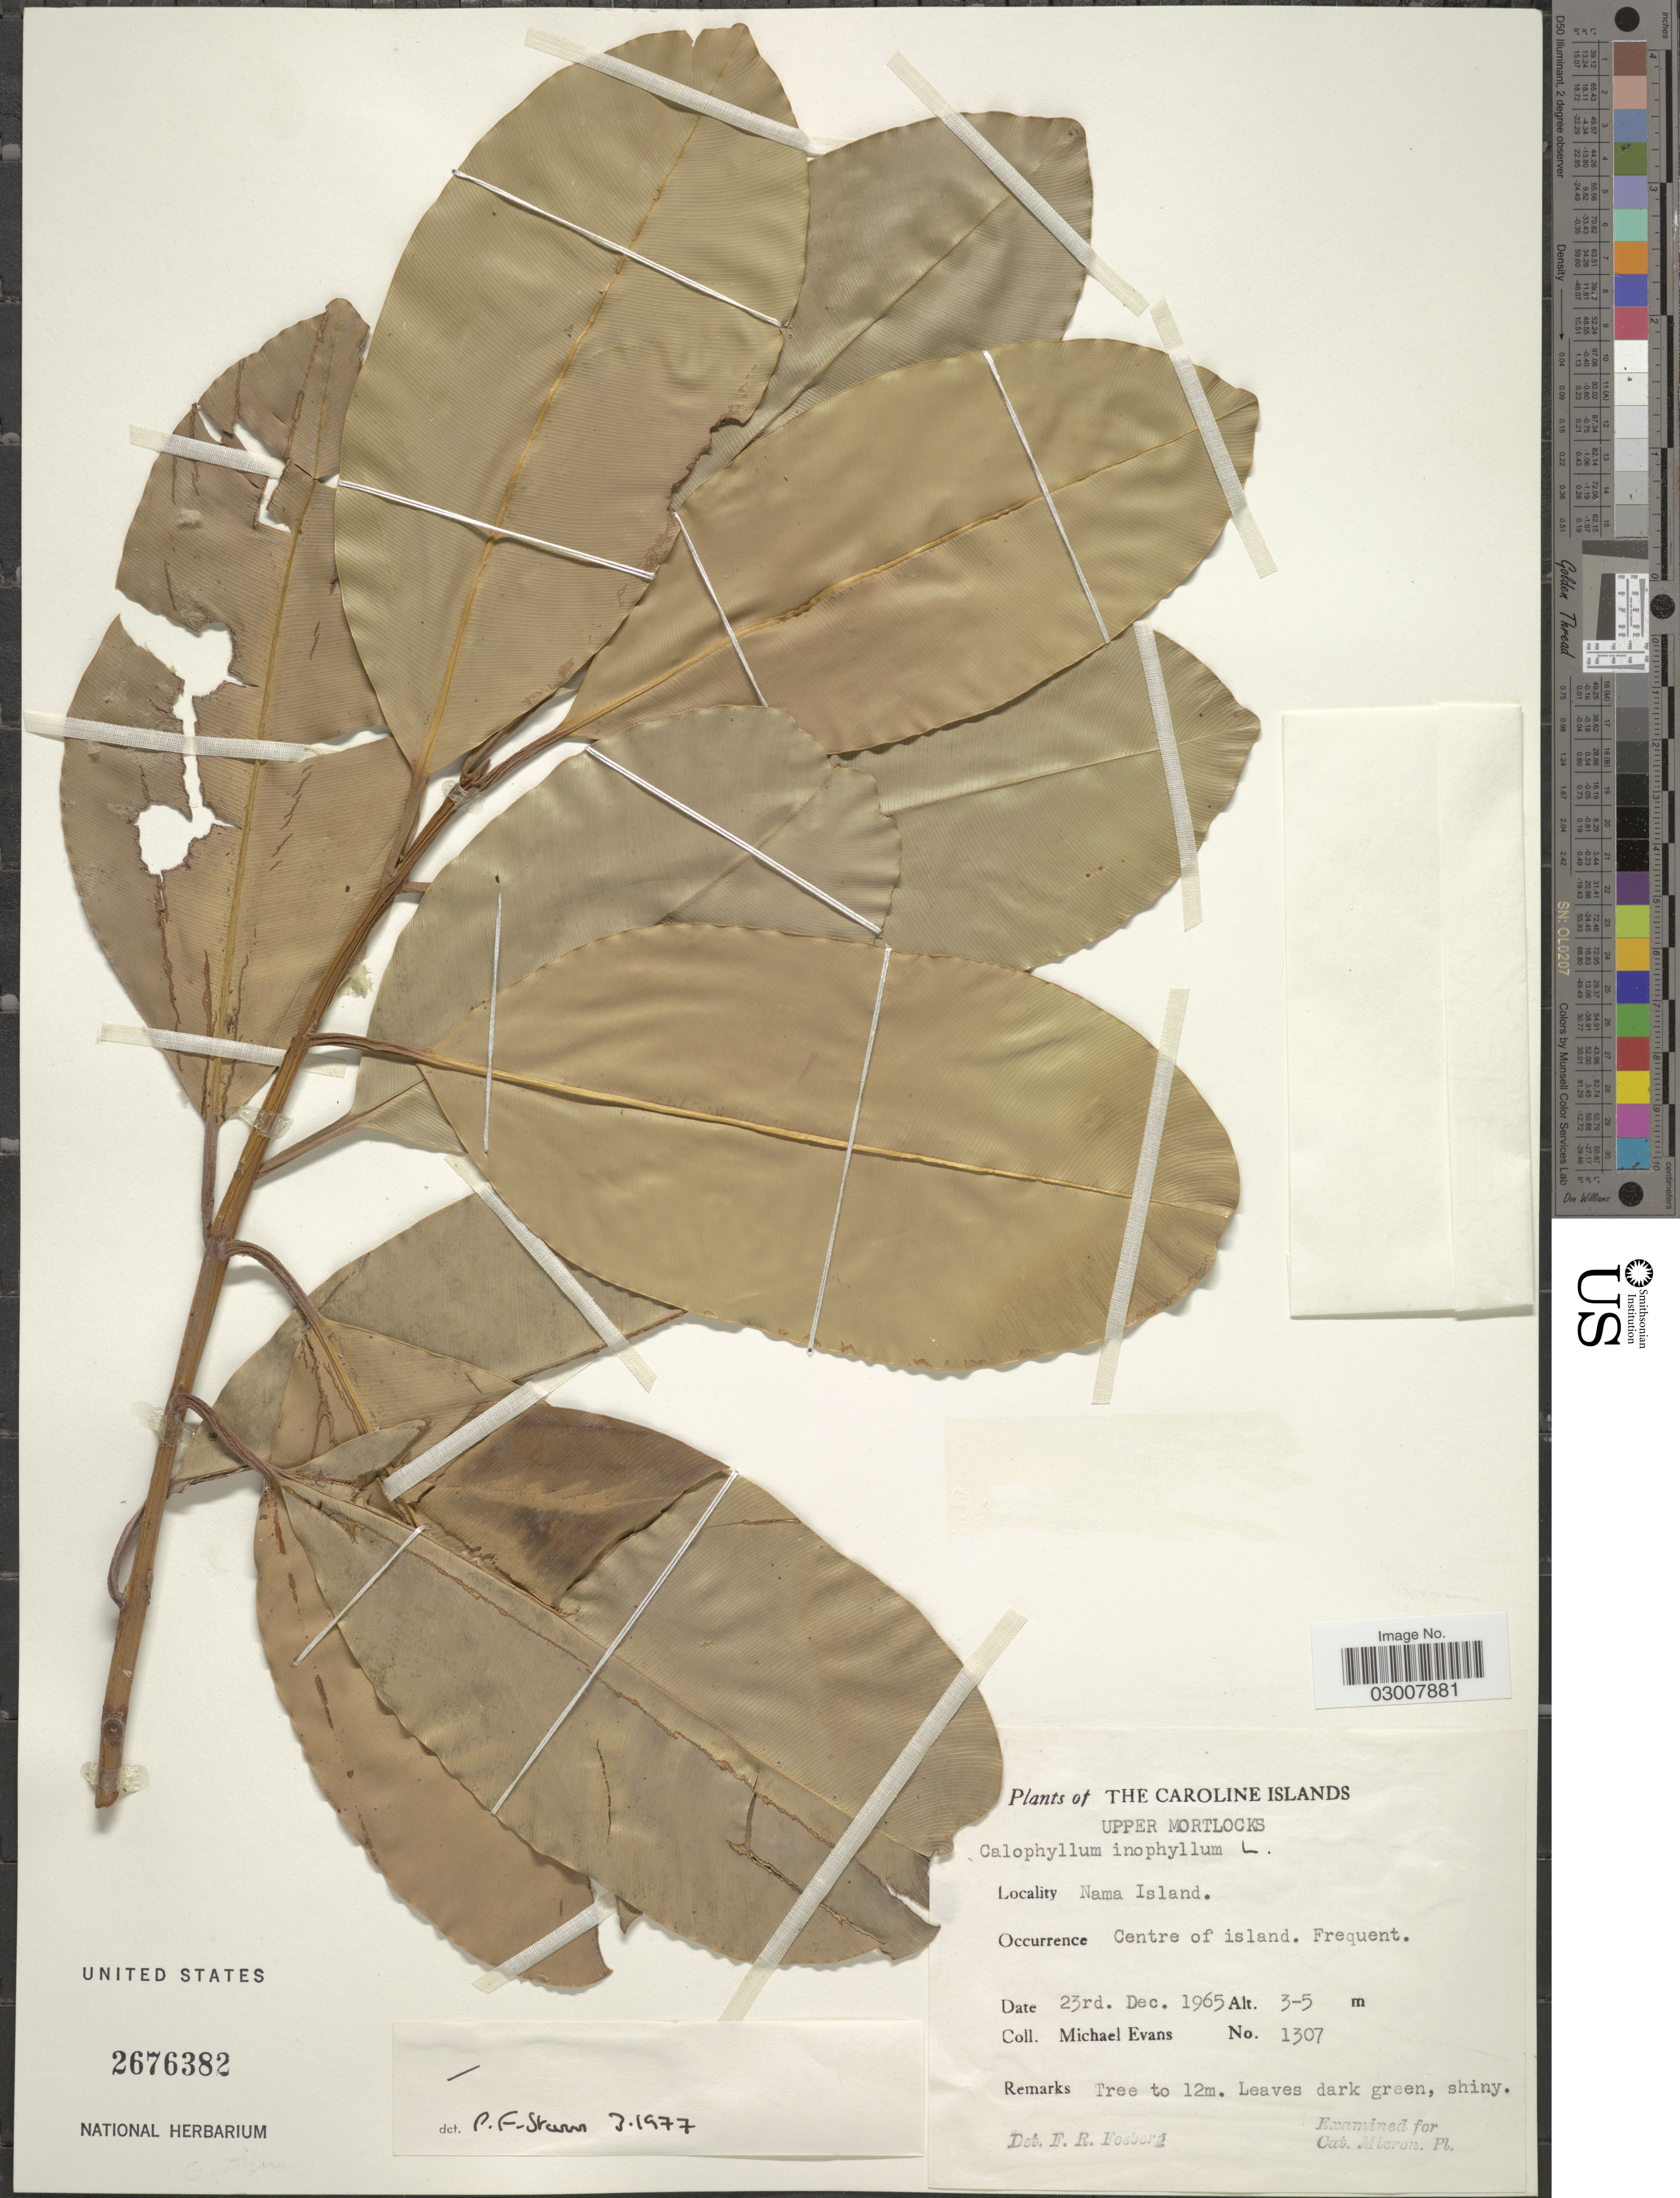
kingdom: Plantae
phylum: Tracheophyta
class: Magnoliopsida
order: Malpighiales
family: Calophyllaceae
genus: Calophyllum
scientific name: Calophyllum inophyllum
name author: L.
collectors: M. Evans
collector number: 1307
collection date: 1965-12-23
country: Micronesia, Federated States of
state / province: Truk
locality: The Caroline Islands, Upper Mortlocks. Nama Island.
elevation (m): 3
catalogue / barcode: US 2676382